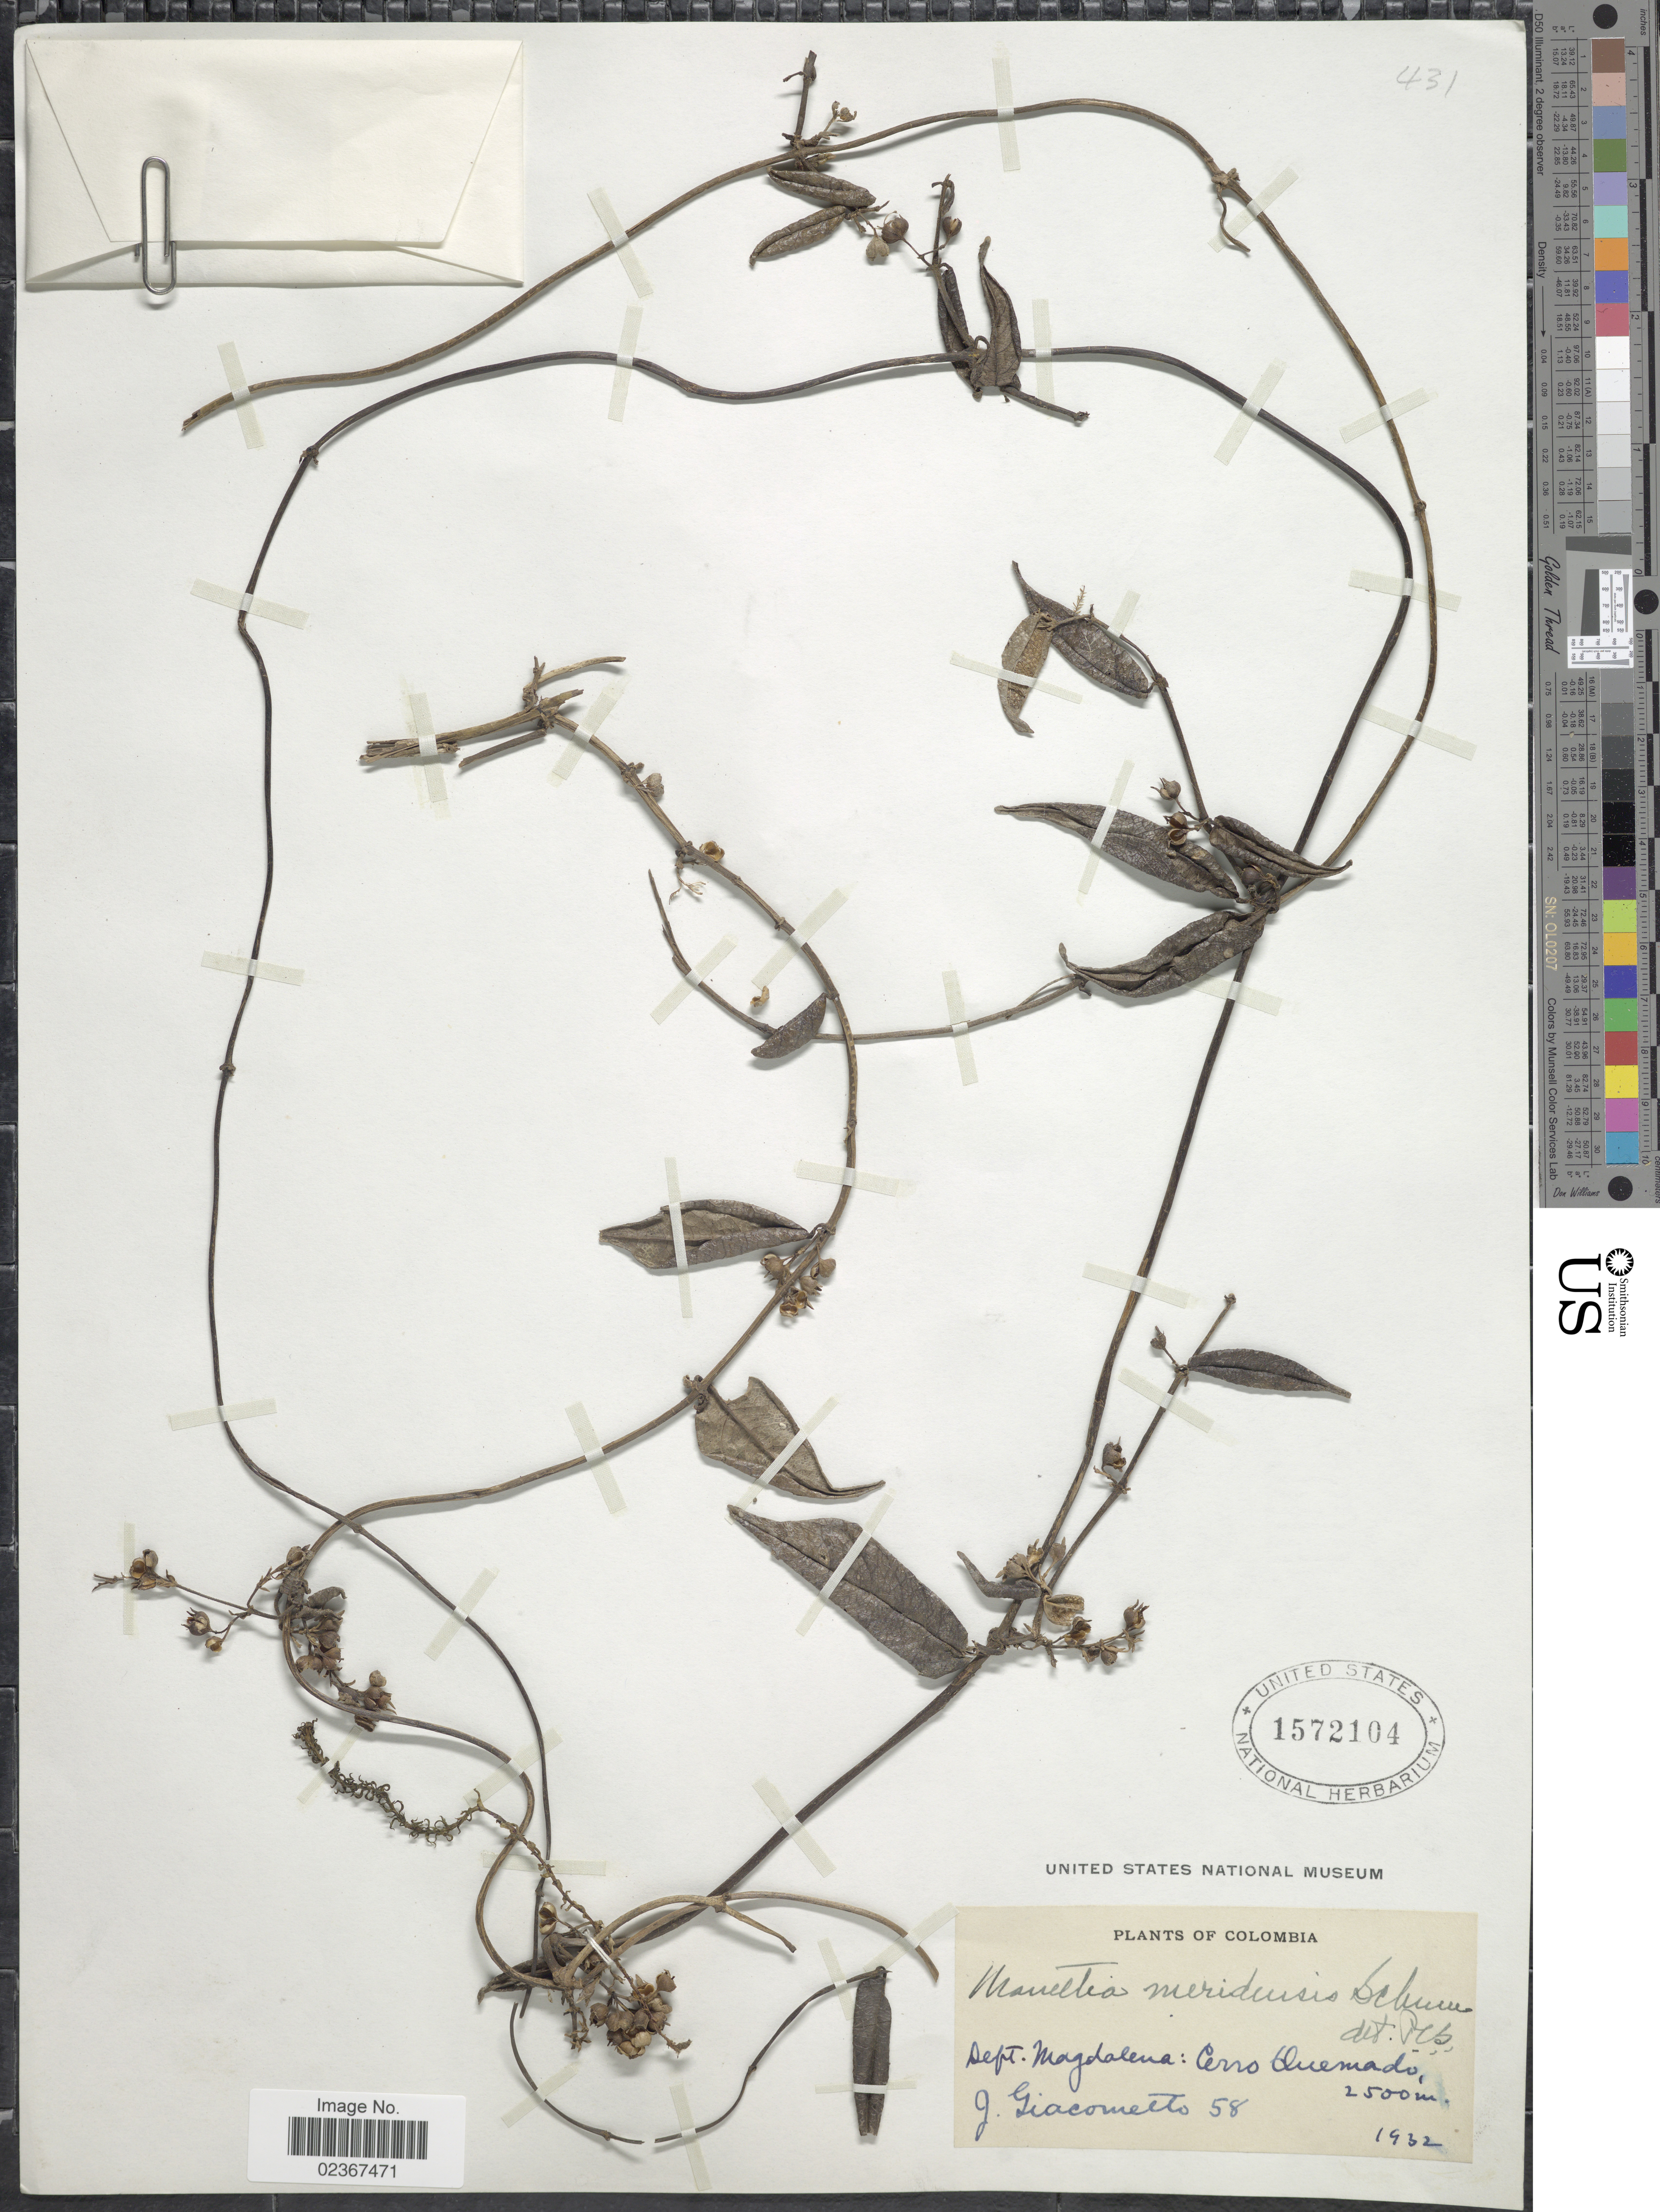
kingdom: Plantae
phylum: Tracheophyta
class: Magnoliopsida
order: Gentianales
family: Rubiaceae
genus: Manettia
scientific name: Manettia meridensis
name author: K. Schum.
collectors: J. Giacometto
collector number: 58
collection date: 1932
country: Colombia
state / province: Magdalena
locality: Cerro Quemado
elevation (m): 2500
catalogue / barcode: US 1572104